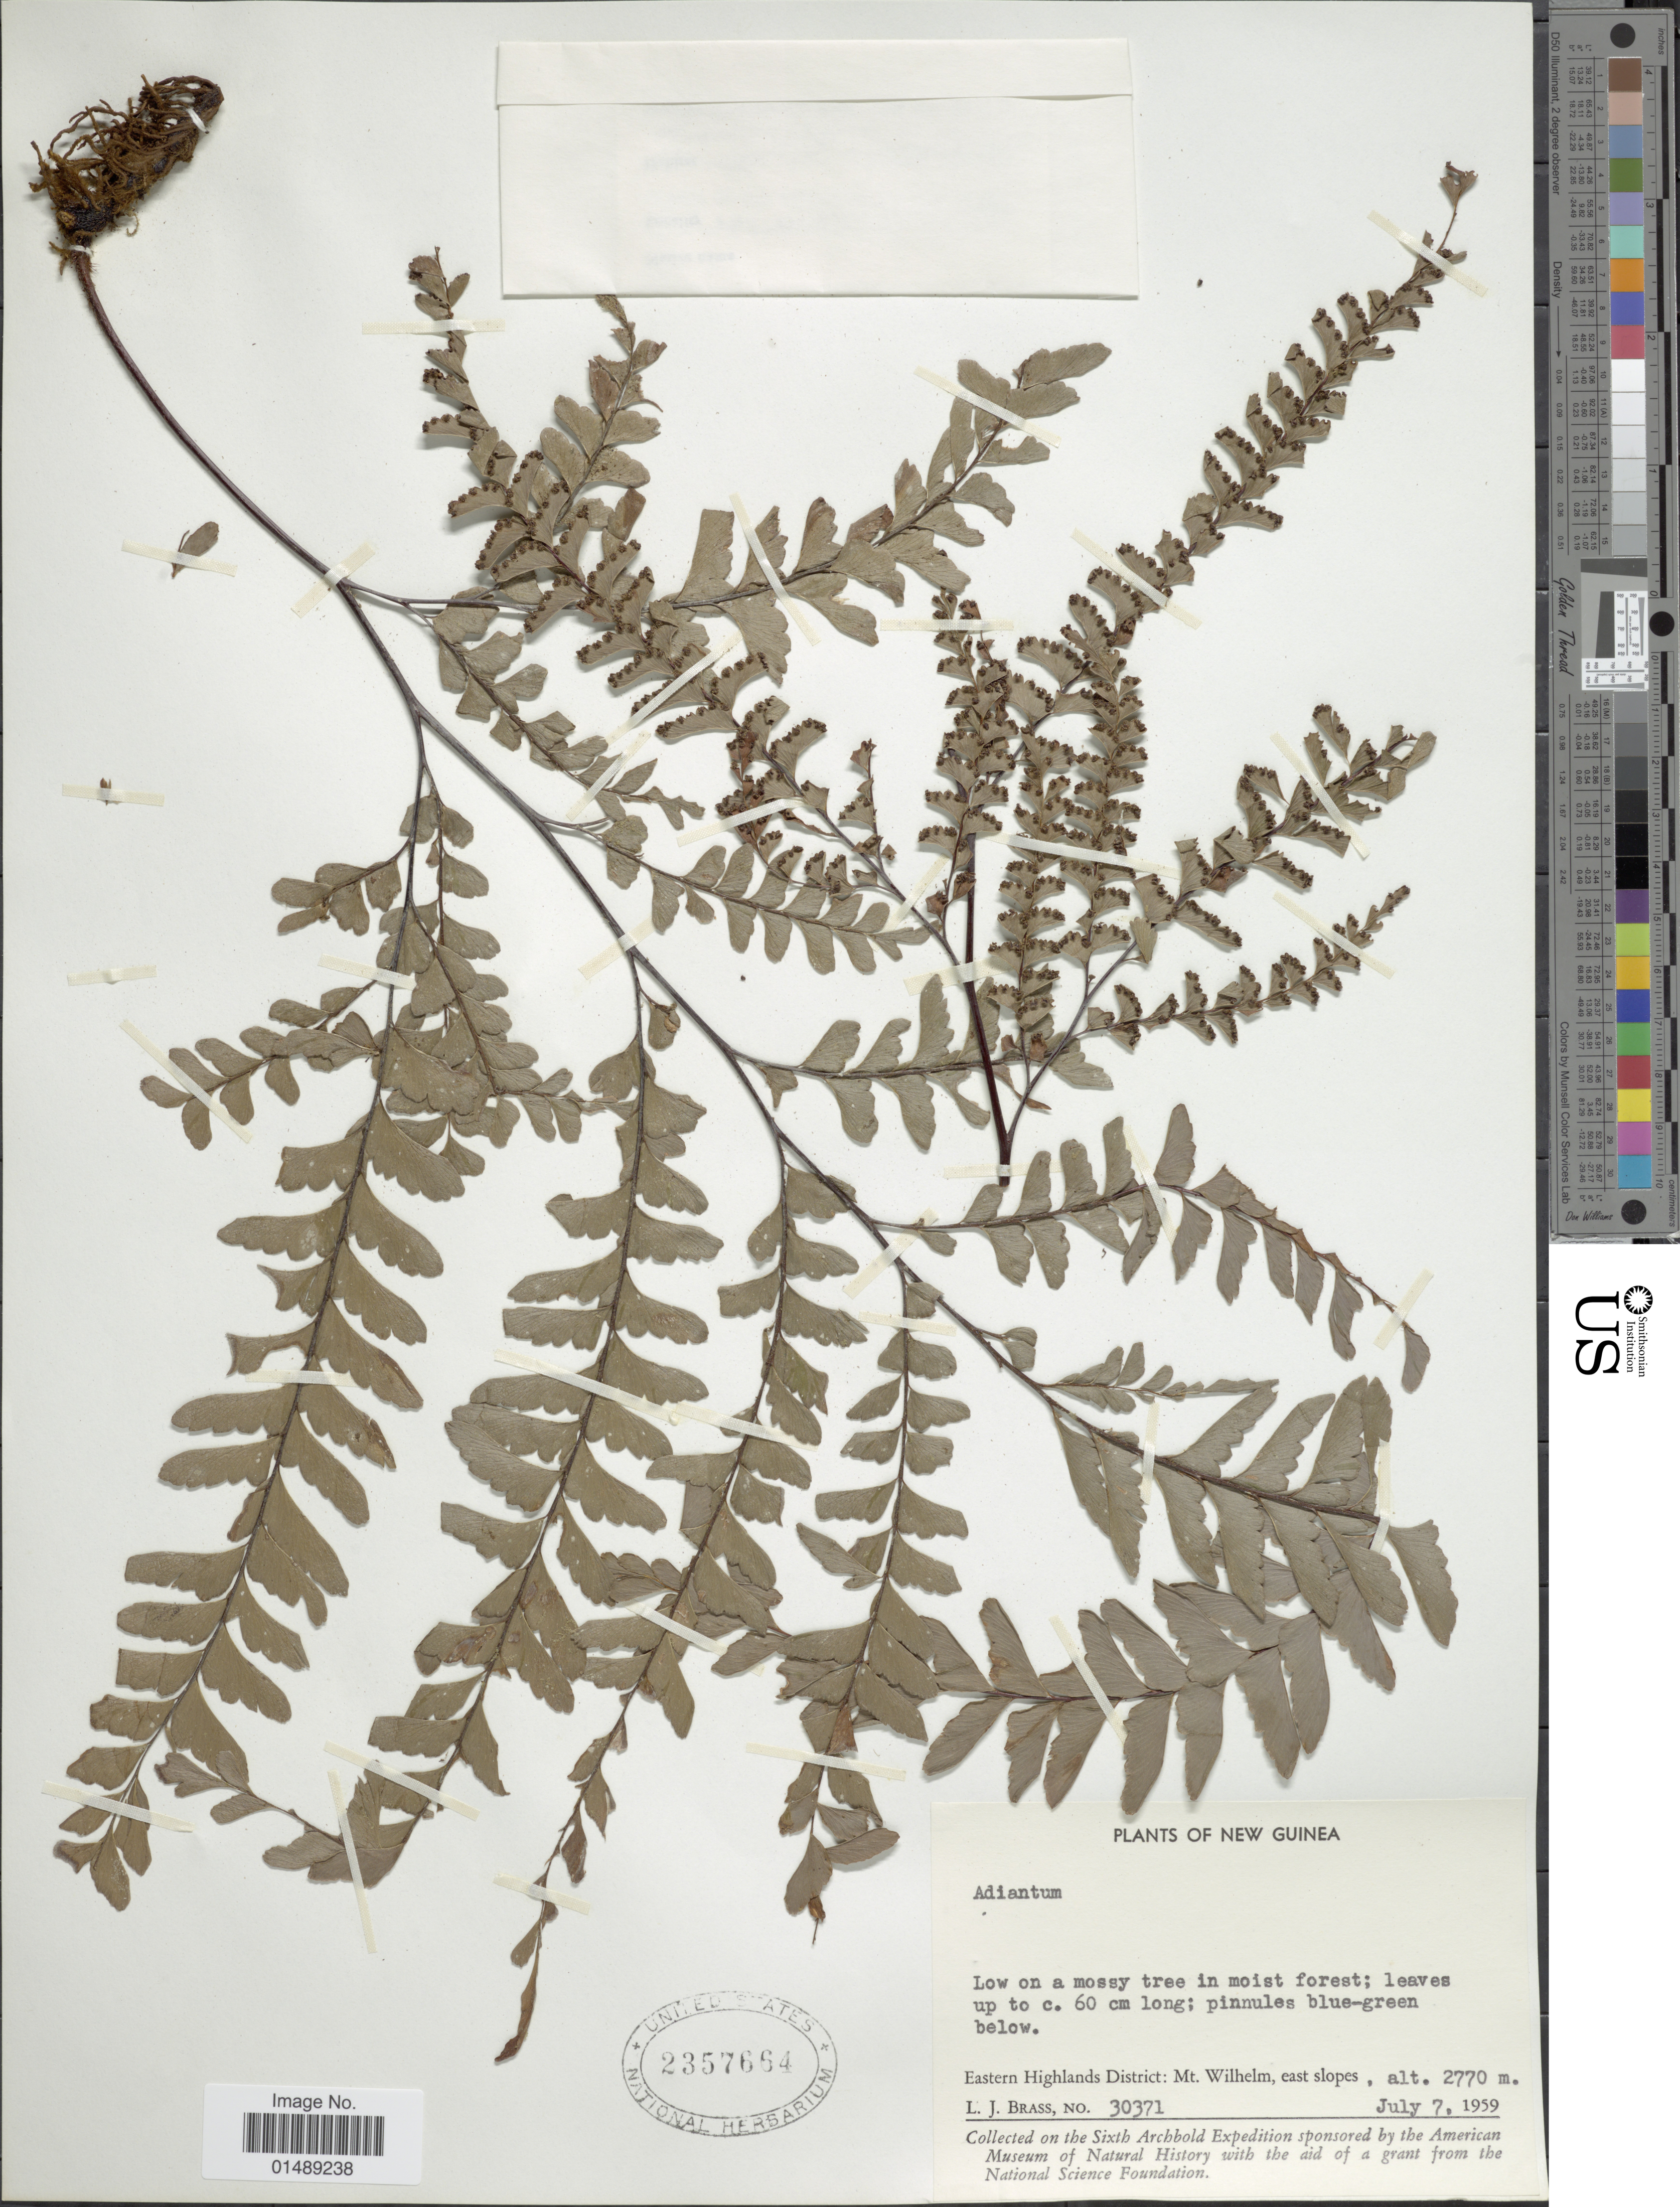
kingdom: Plantae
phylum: Tracheophyta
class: Polypodiopsida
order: Polypodiales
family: Pteridaceae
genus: Adiantum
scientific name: Adiantum sp.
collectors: L. J. Brass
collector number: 30371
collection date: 1959-07-07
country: Papua New Guinea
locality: New Guinea, Eastern Highlands District: Mt. Wilhelm, east slopes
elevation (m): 2770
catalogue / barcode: US 2357664